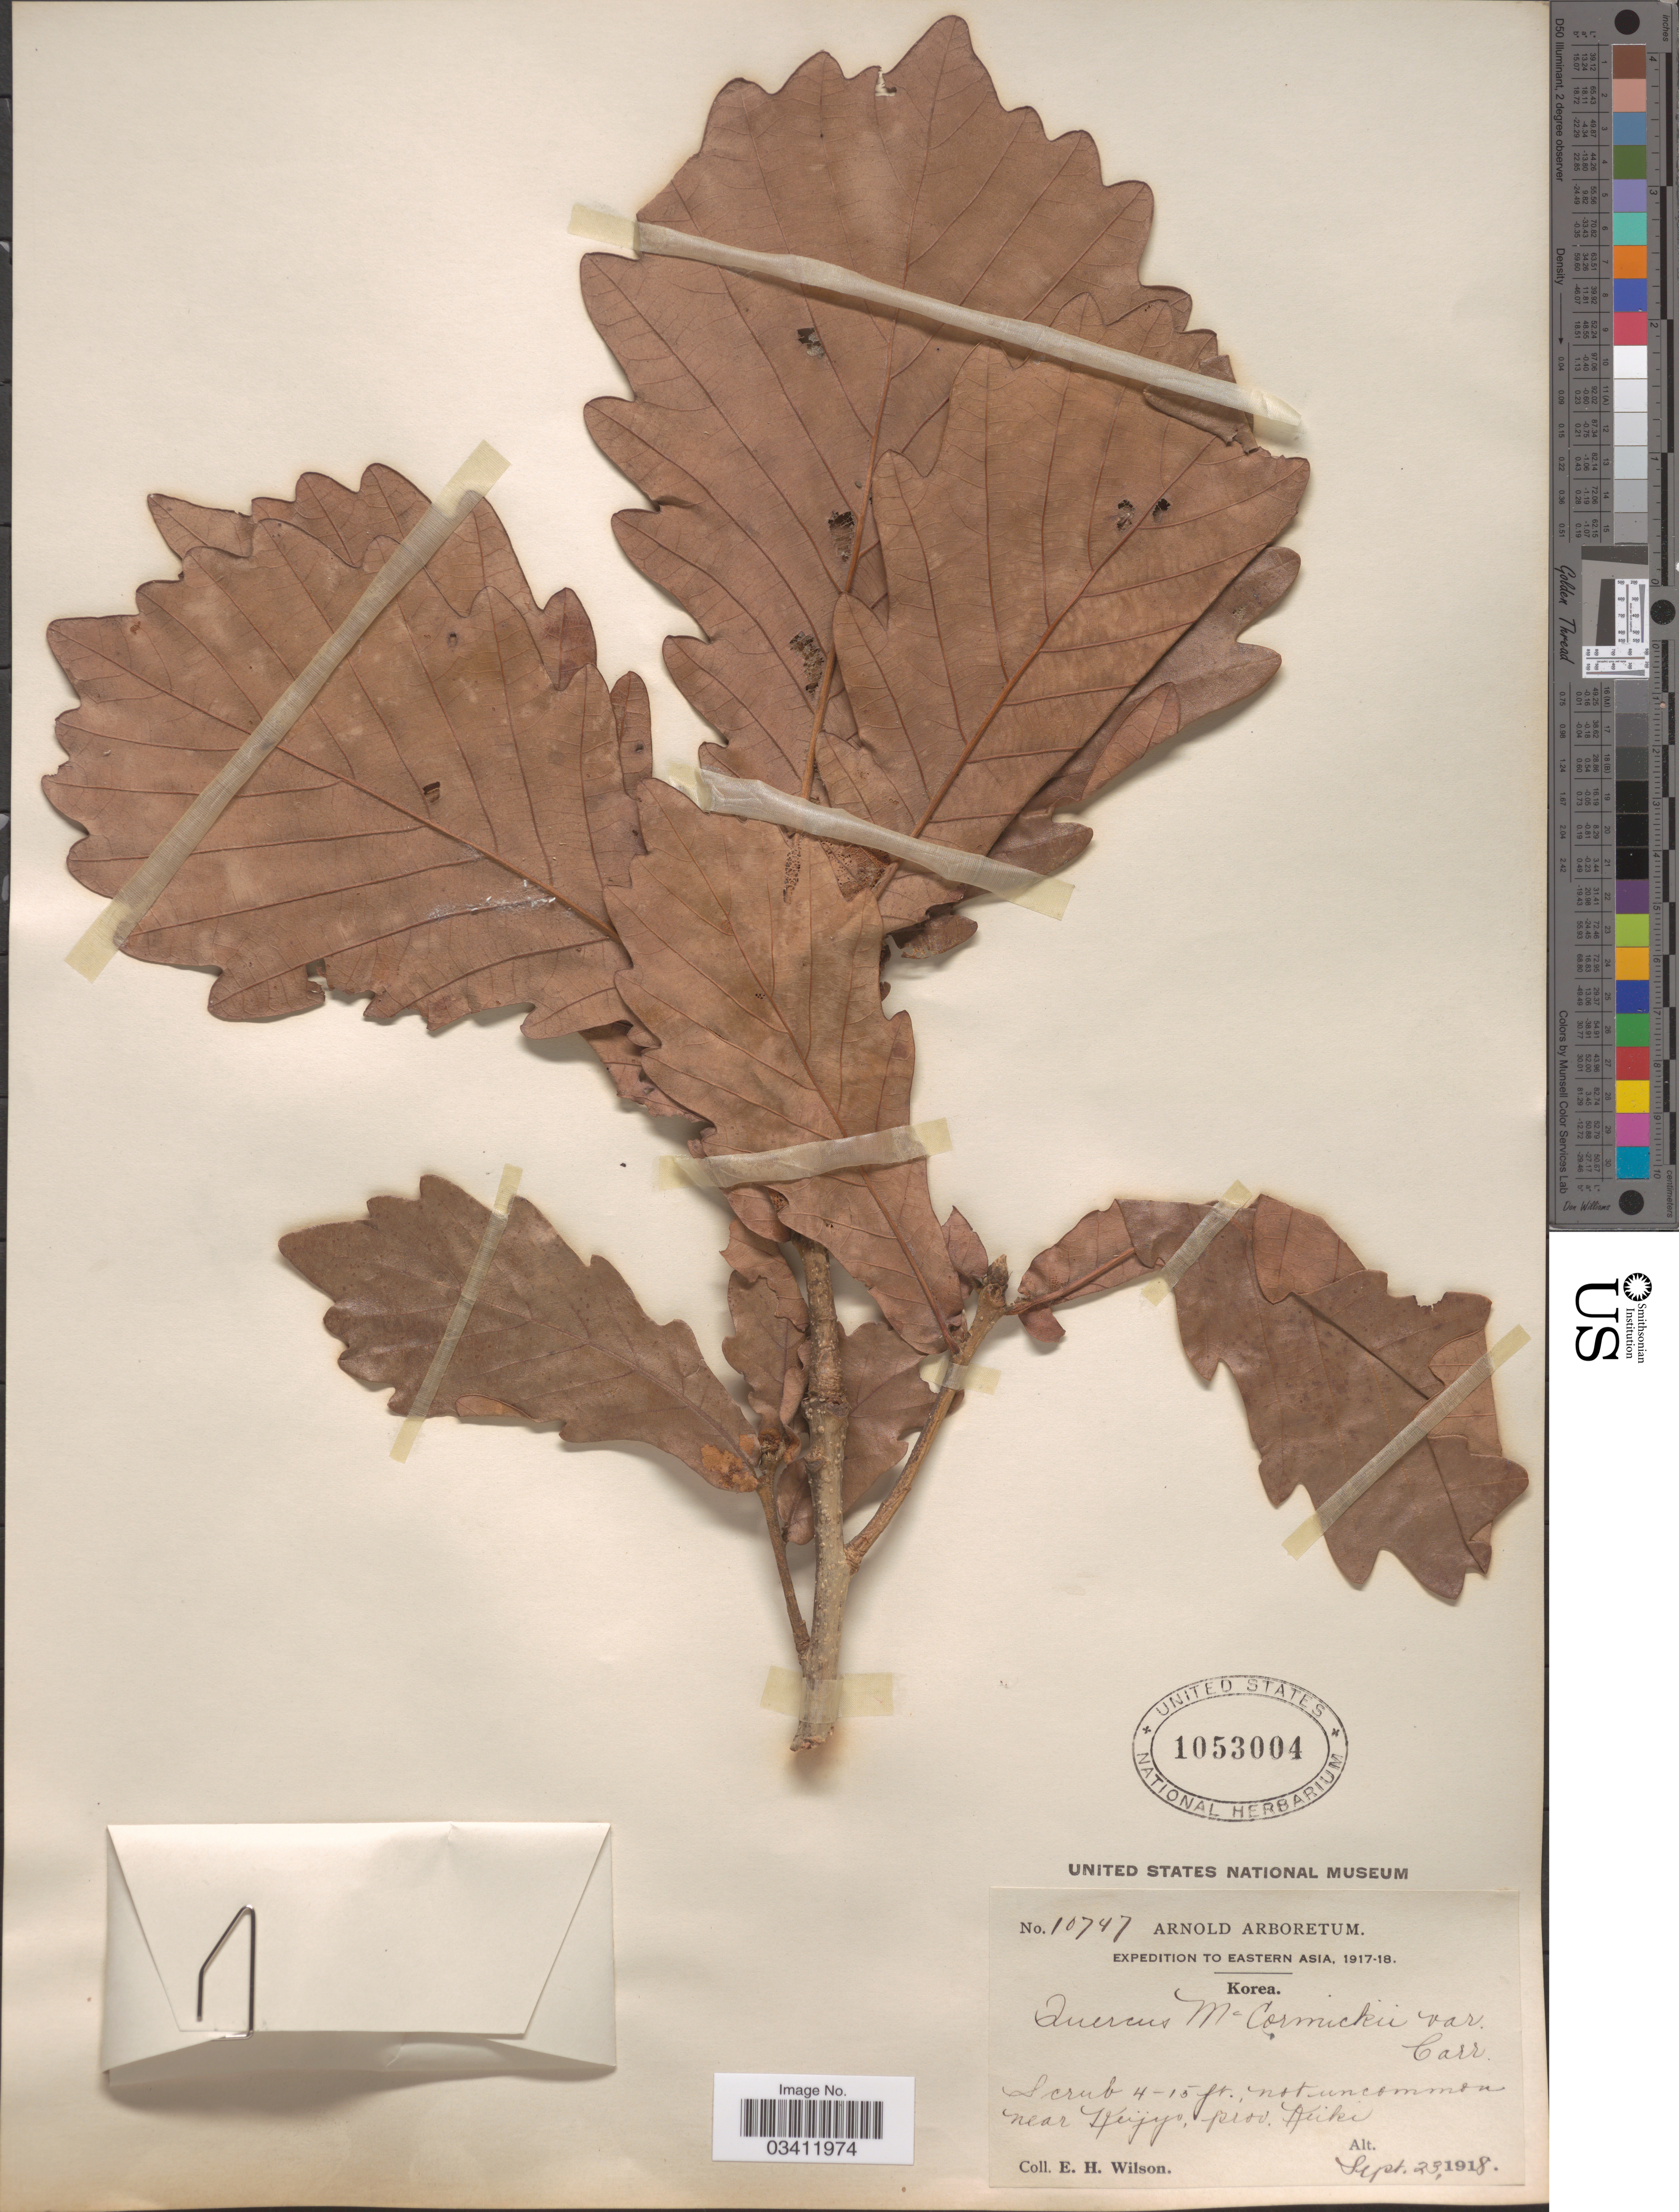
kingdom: Plantae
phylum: Tracheophyta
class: Magnoliopsida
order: Fagales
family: Fagaceae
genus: Quercus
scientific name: Quercus maccormickii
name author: Carruth.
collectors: E. Wilson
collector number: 10747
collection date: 1918-09-23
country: South Korea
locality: Near Keijyo, prov. Keiki.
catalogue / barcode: US 1053004